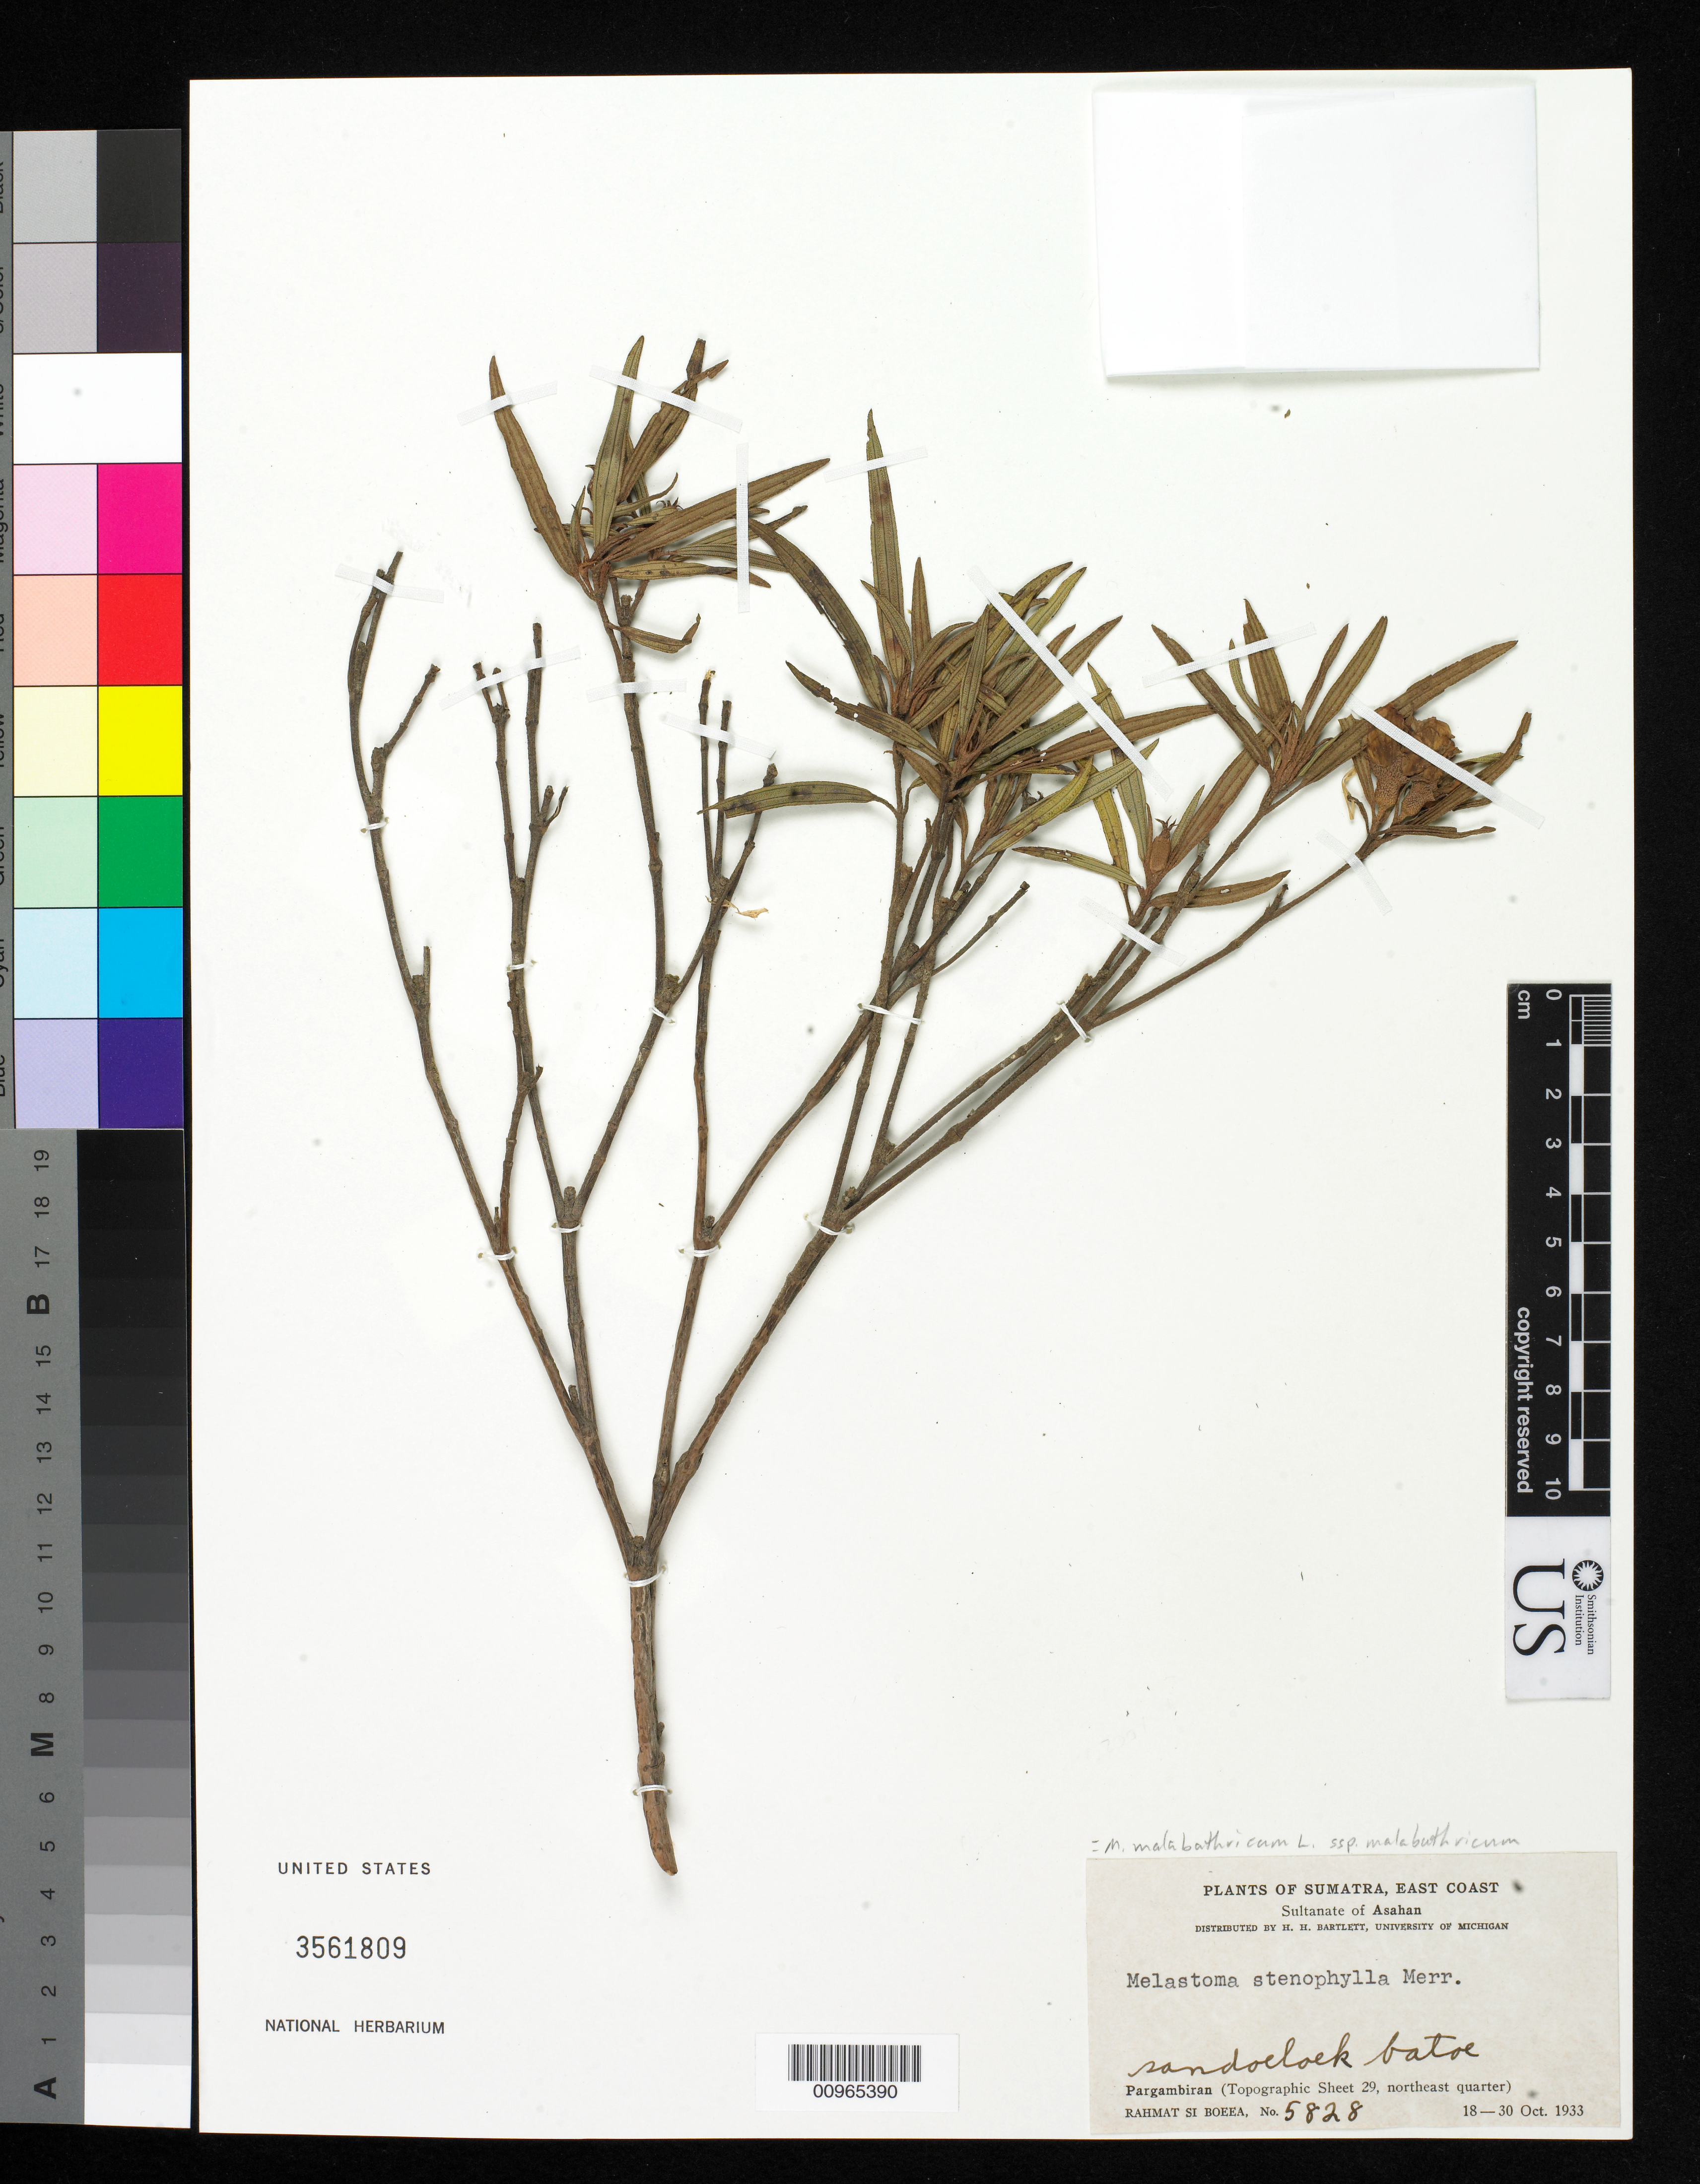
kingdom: Plantae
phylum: Tracheophyta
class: Magnoliopsida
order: Myrtales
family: Melastomataceae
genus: Melastoma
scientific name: Melastoma malabathricum subsp. malabathricum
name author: L.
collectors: Rahmat Si Boeea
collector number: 5828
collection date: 1933-10-18/1933-10-30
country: Indonesia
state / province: Sumatra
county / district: Sumatera Utara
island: Sumatra I.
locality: (East Coast) Pargambiran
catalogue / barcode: US 3561809